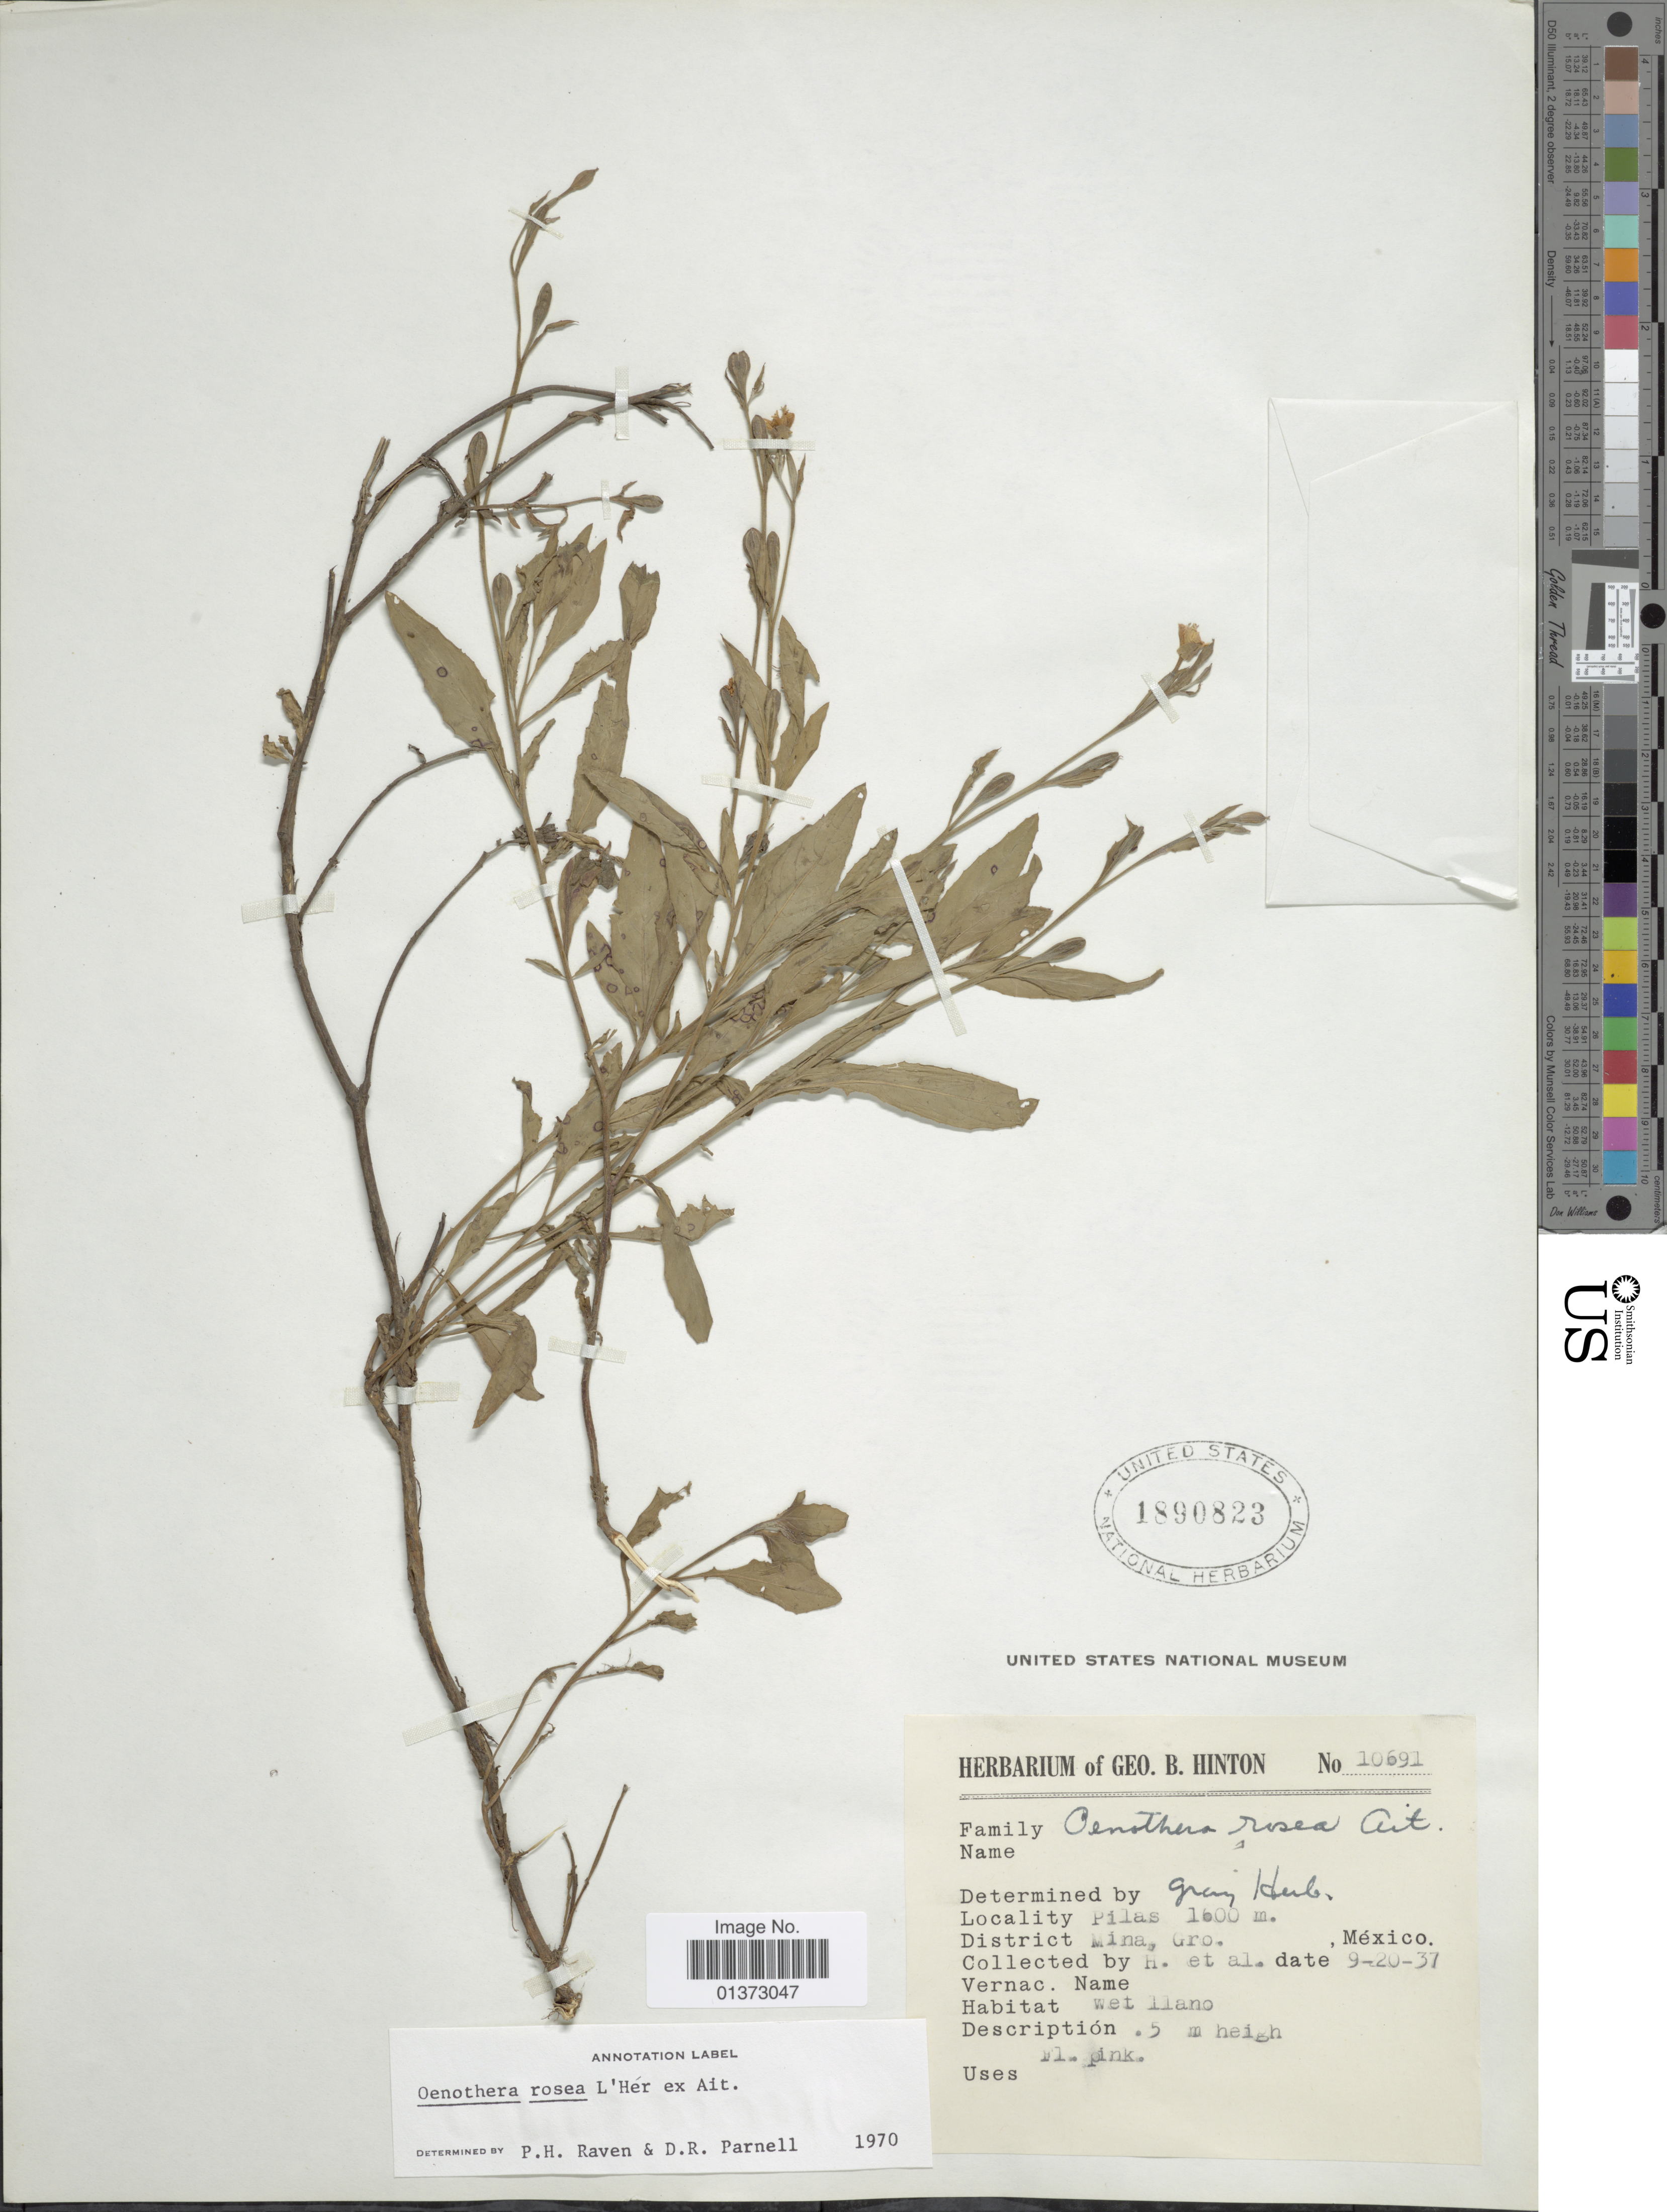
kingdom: Plantae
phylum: Tracheophyta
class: Magnoliopsida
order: Myrtales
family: Onagraceae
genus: Oenothera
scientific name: Oenothera rosea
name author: L'Hér. ex Aiton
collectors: G. B. Hinton & et al.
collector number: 10691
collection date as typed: Transcribed d/m/y: 20/9/37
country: Mexico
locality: Pilas, District Minas, Gro.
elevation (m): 1600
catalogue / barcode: US 1890823